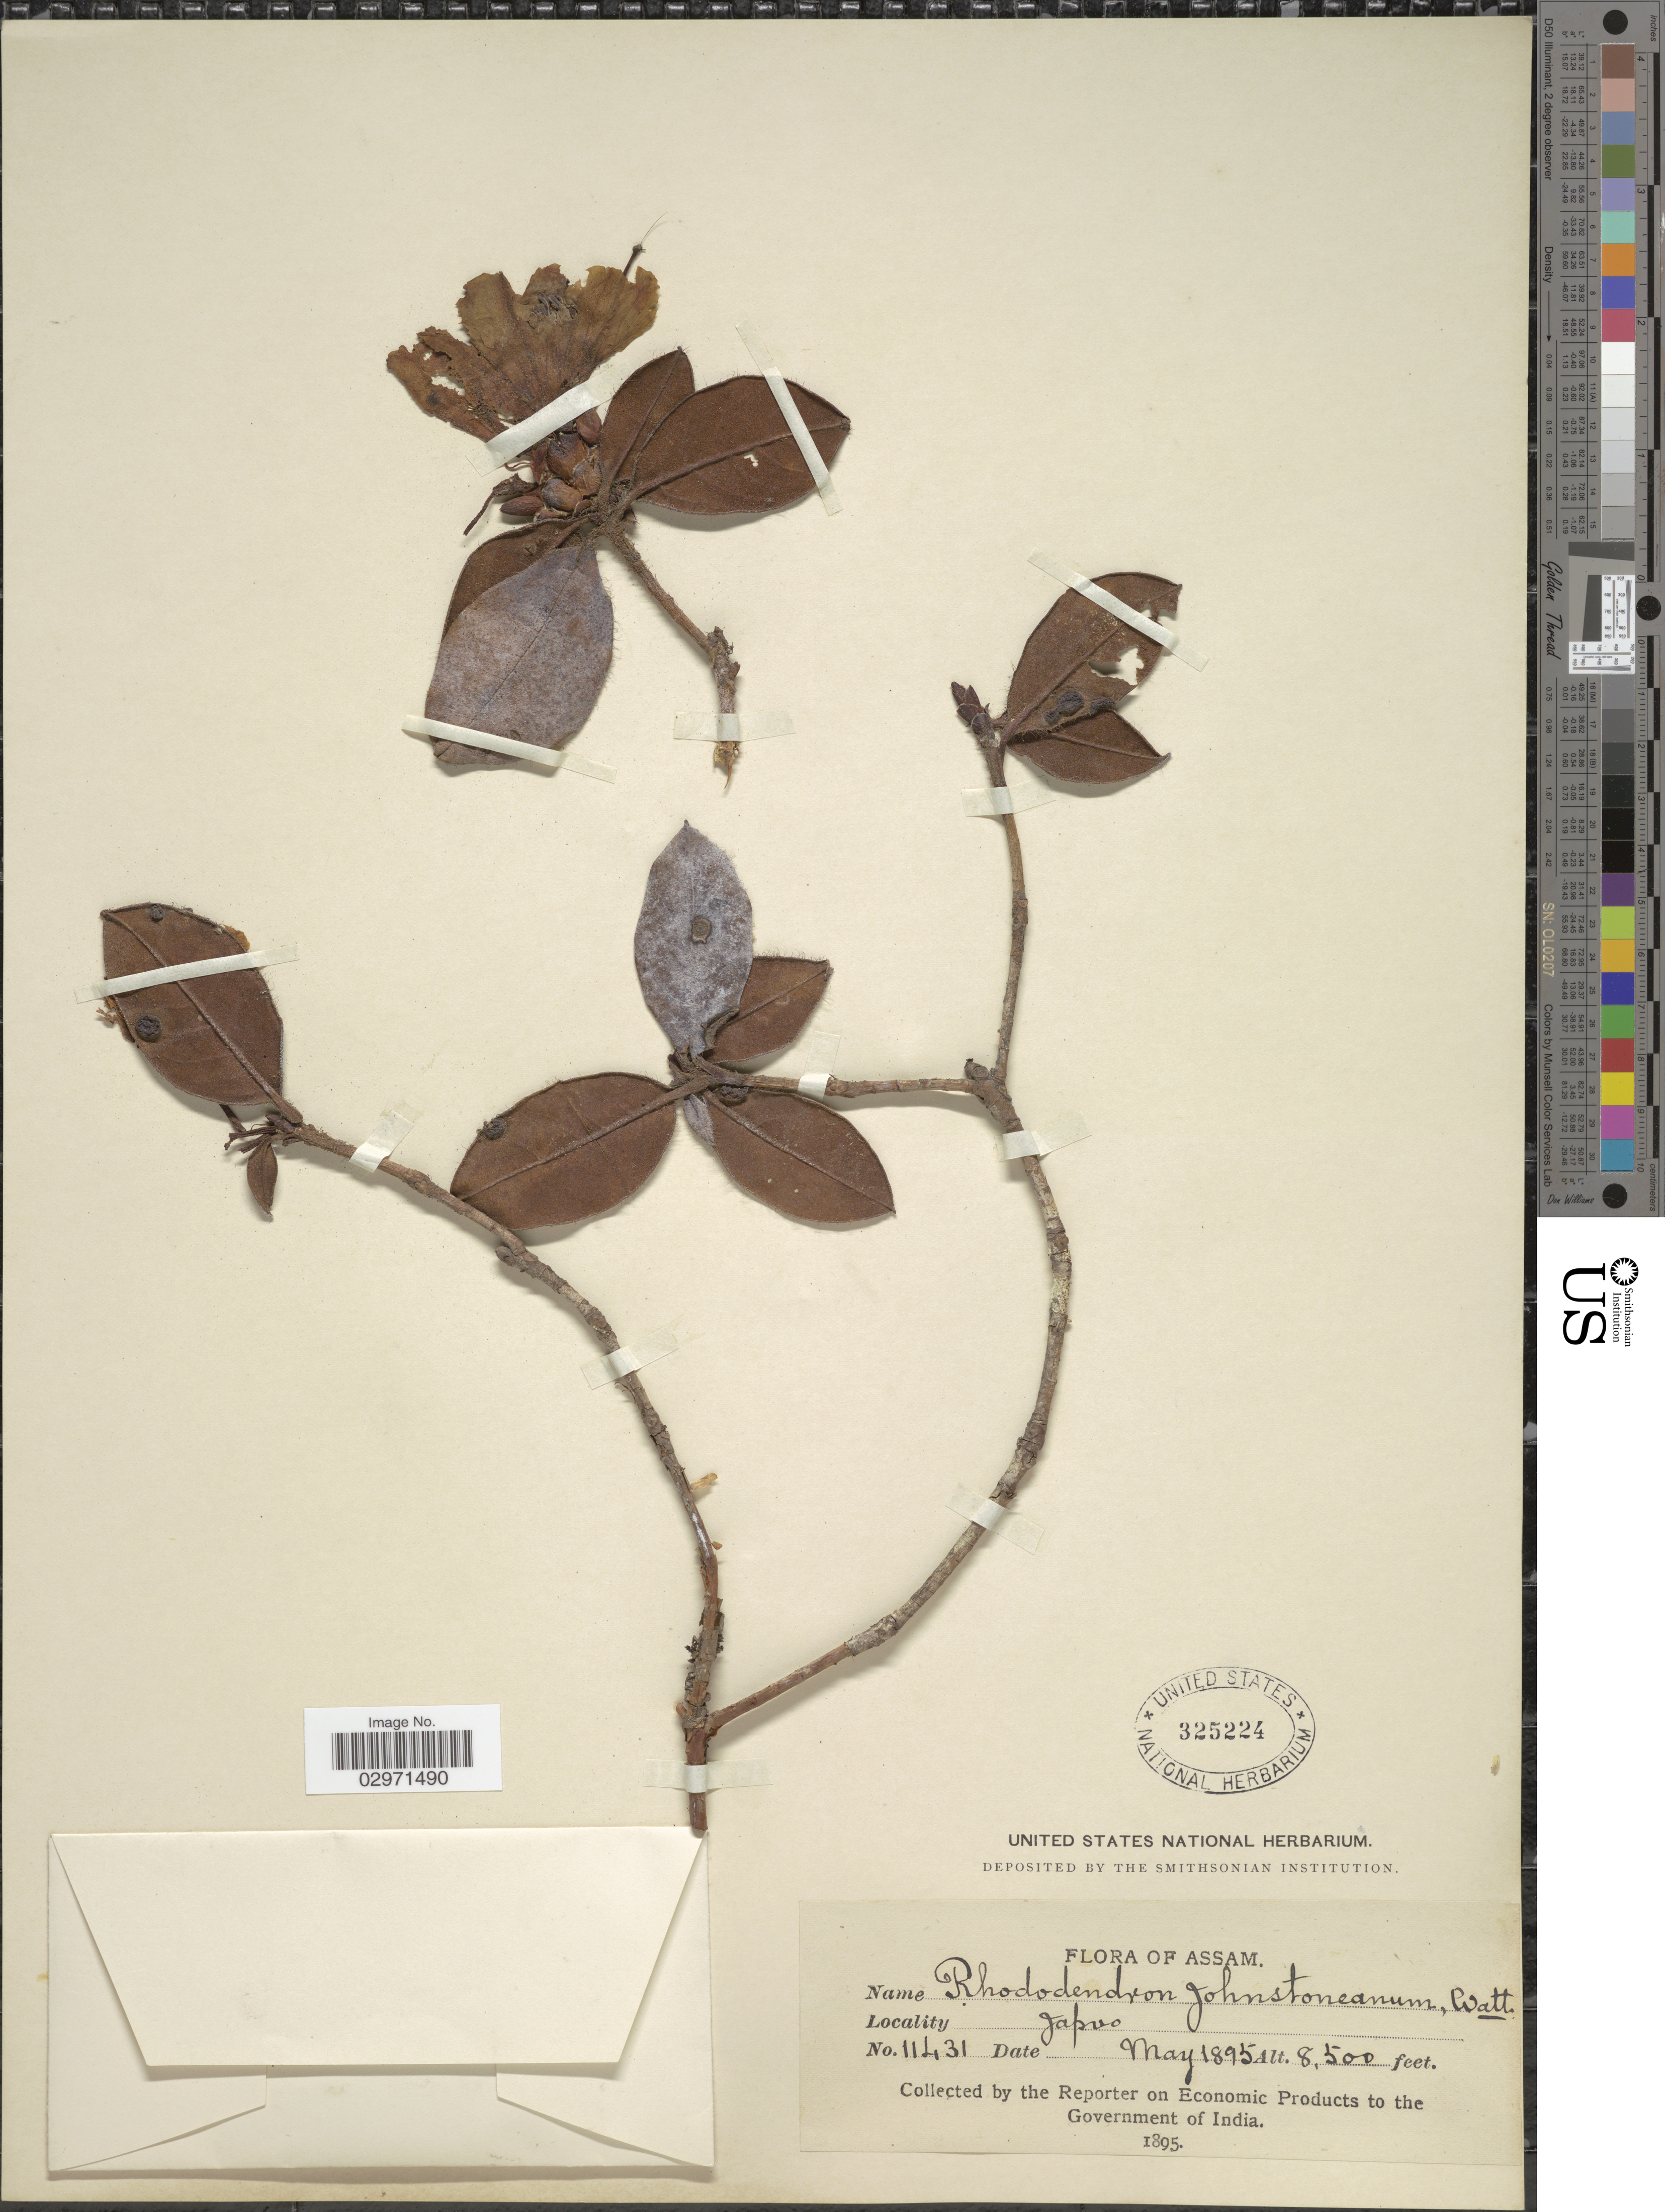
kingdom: Plantae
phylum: Tracheophyta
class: Magnoliopsida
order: Ericales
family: Ericaceae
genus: Rhododendron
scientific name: Rhododendron johnstoneanum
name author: Watt ex Hutch.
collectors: Reporter on Economic Products to the Government of India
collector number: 11431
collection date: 1895-05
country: India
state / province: Assam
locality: Japvo.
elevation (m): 2591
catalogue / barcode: US 325224